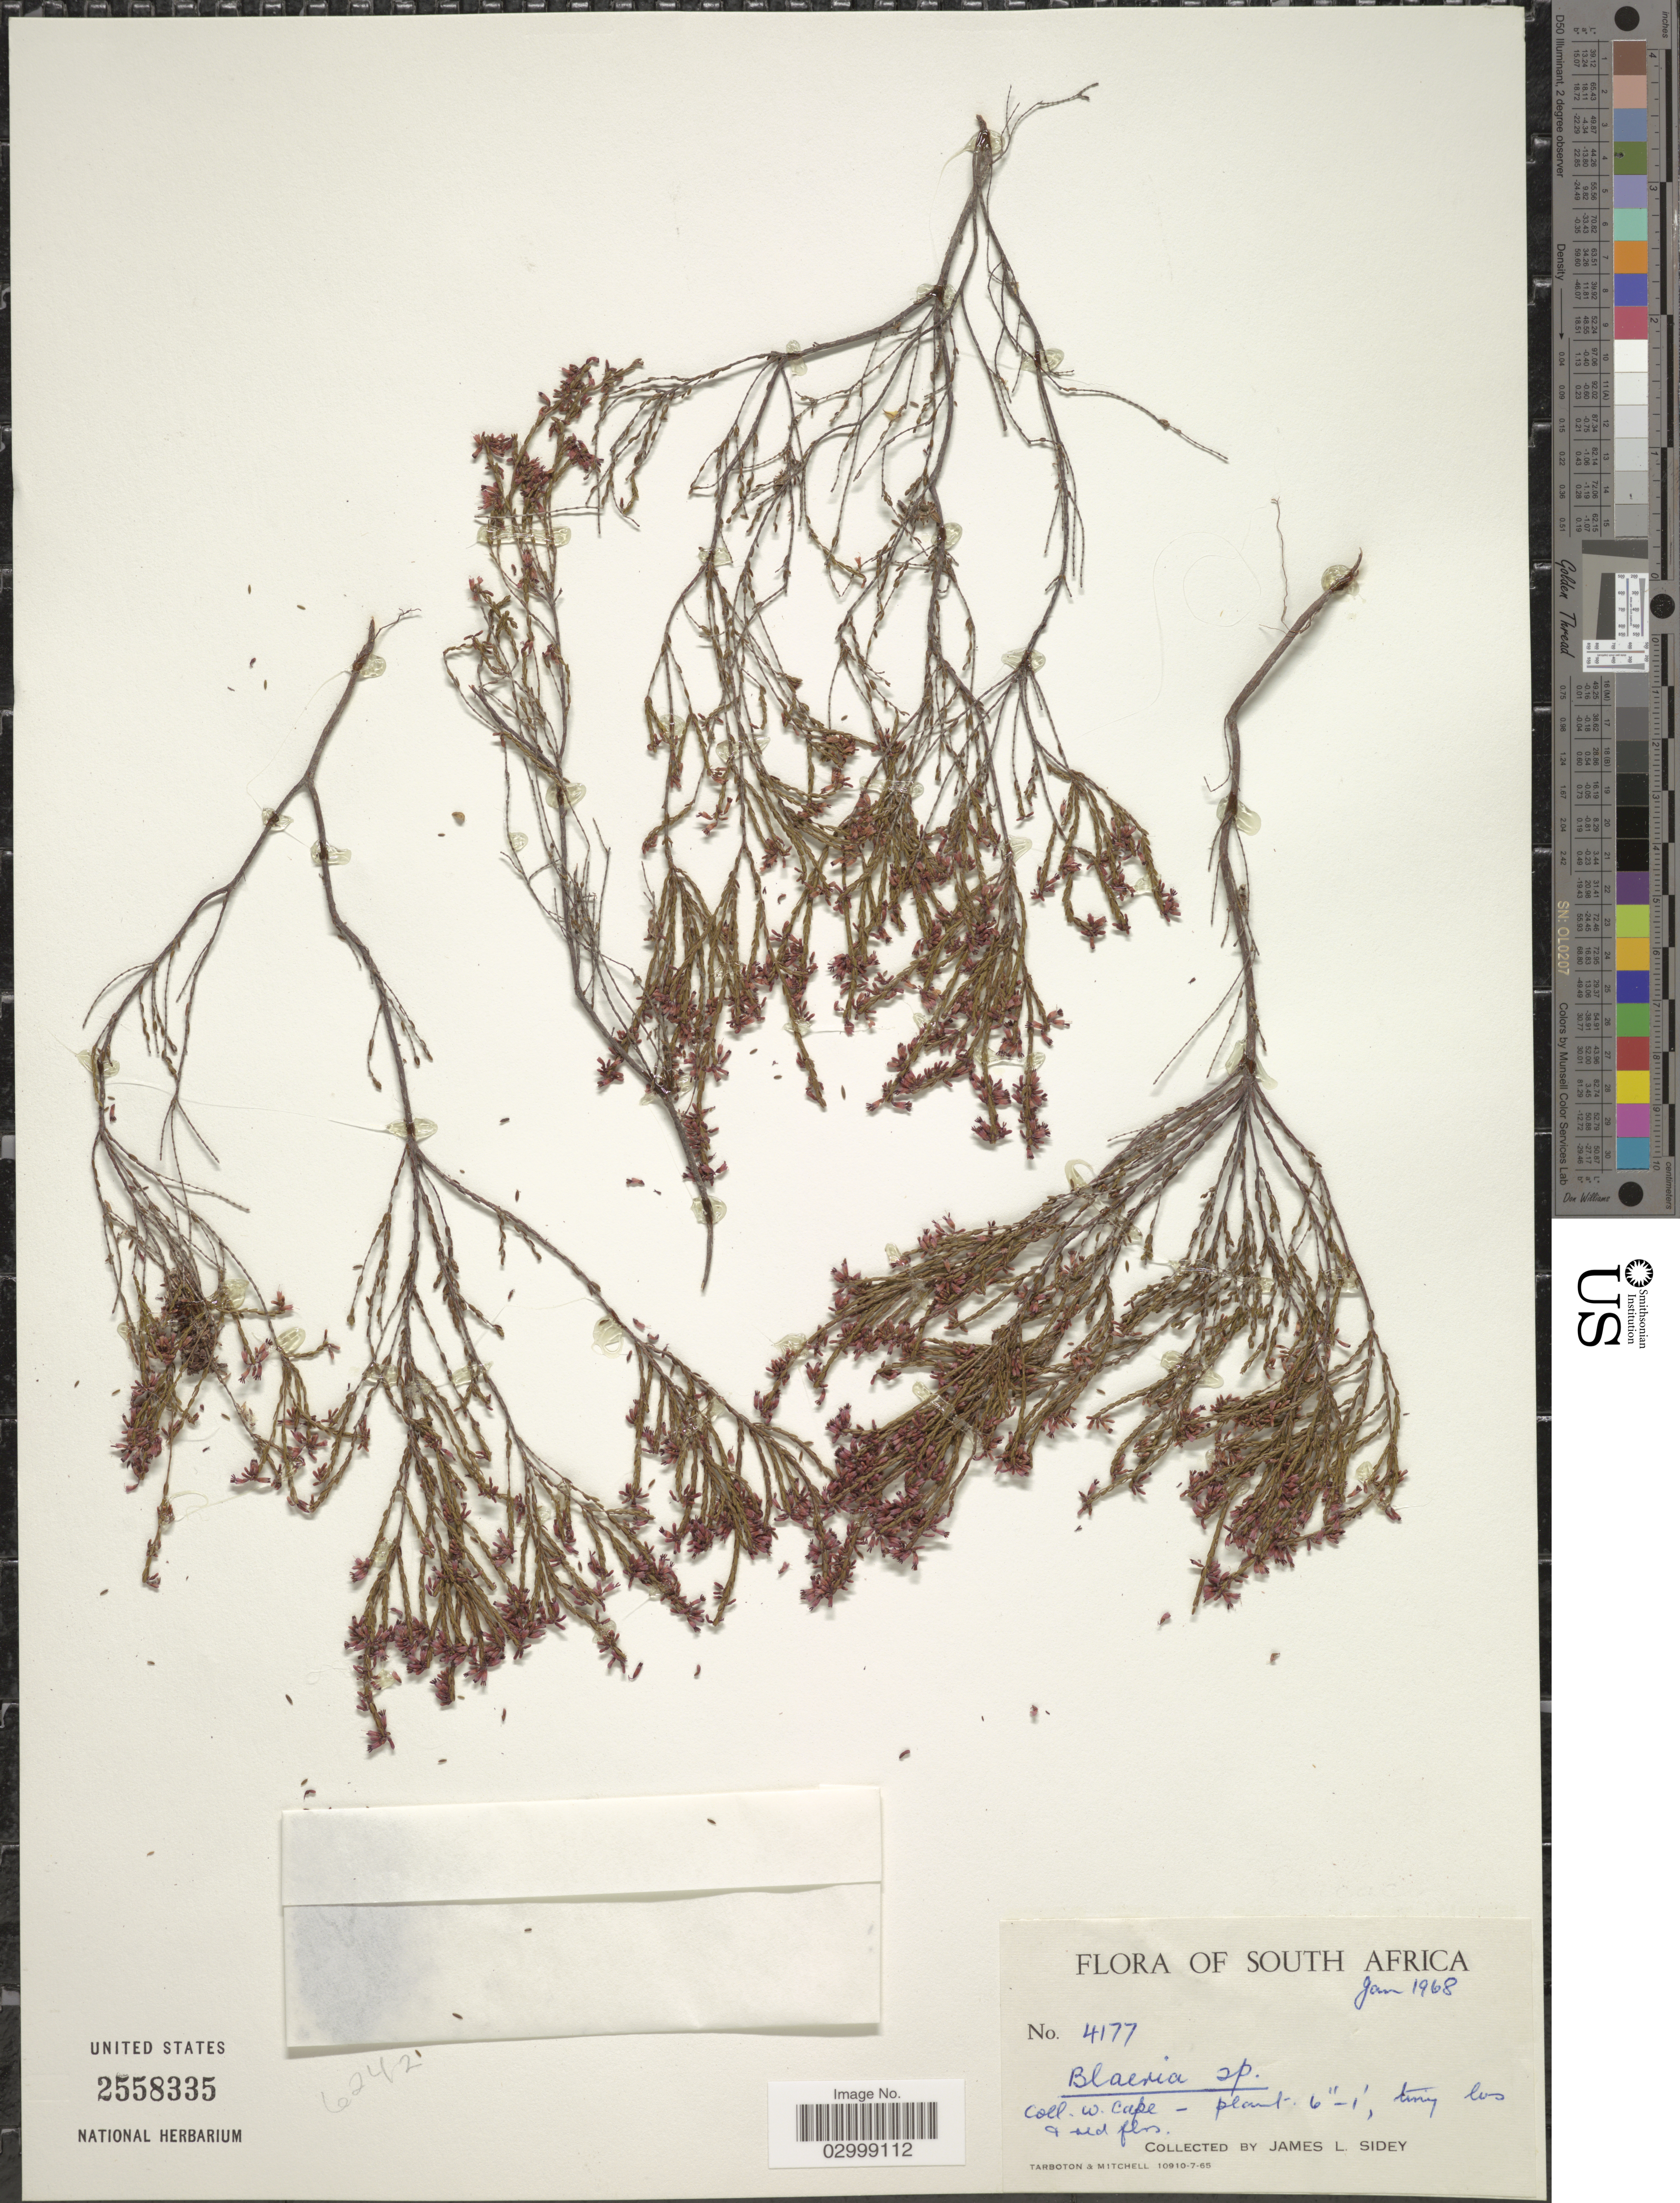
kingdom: Plantae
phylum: Tracheophyta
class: Magnoliopsida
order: Ericales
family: Ericaceae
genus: Blaeria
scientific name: Blaeria sp.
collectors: J. L. Sidey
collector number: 4177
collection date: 1968-01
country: South Africa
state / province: Western Cape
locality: W. Cape.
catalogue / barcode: US 2558335